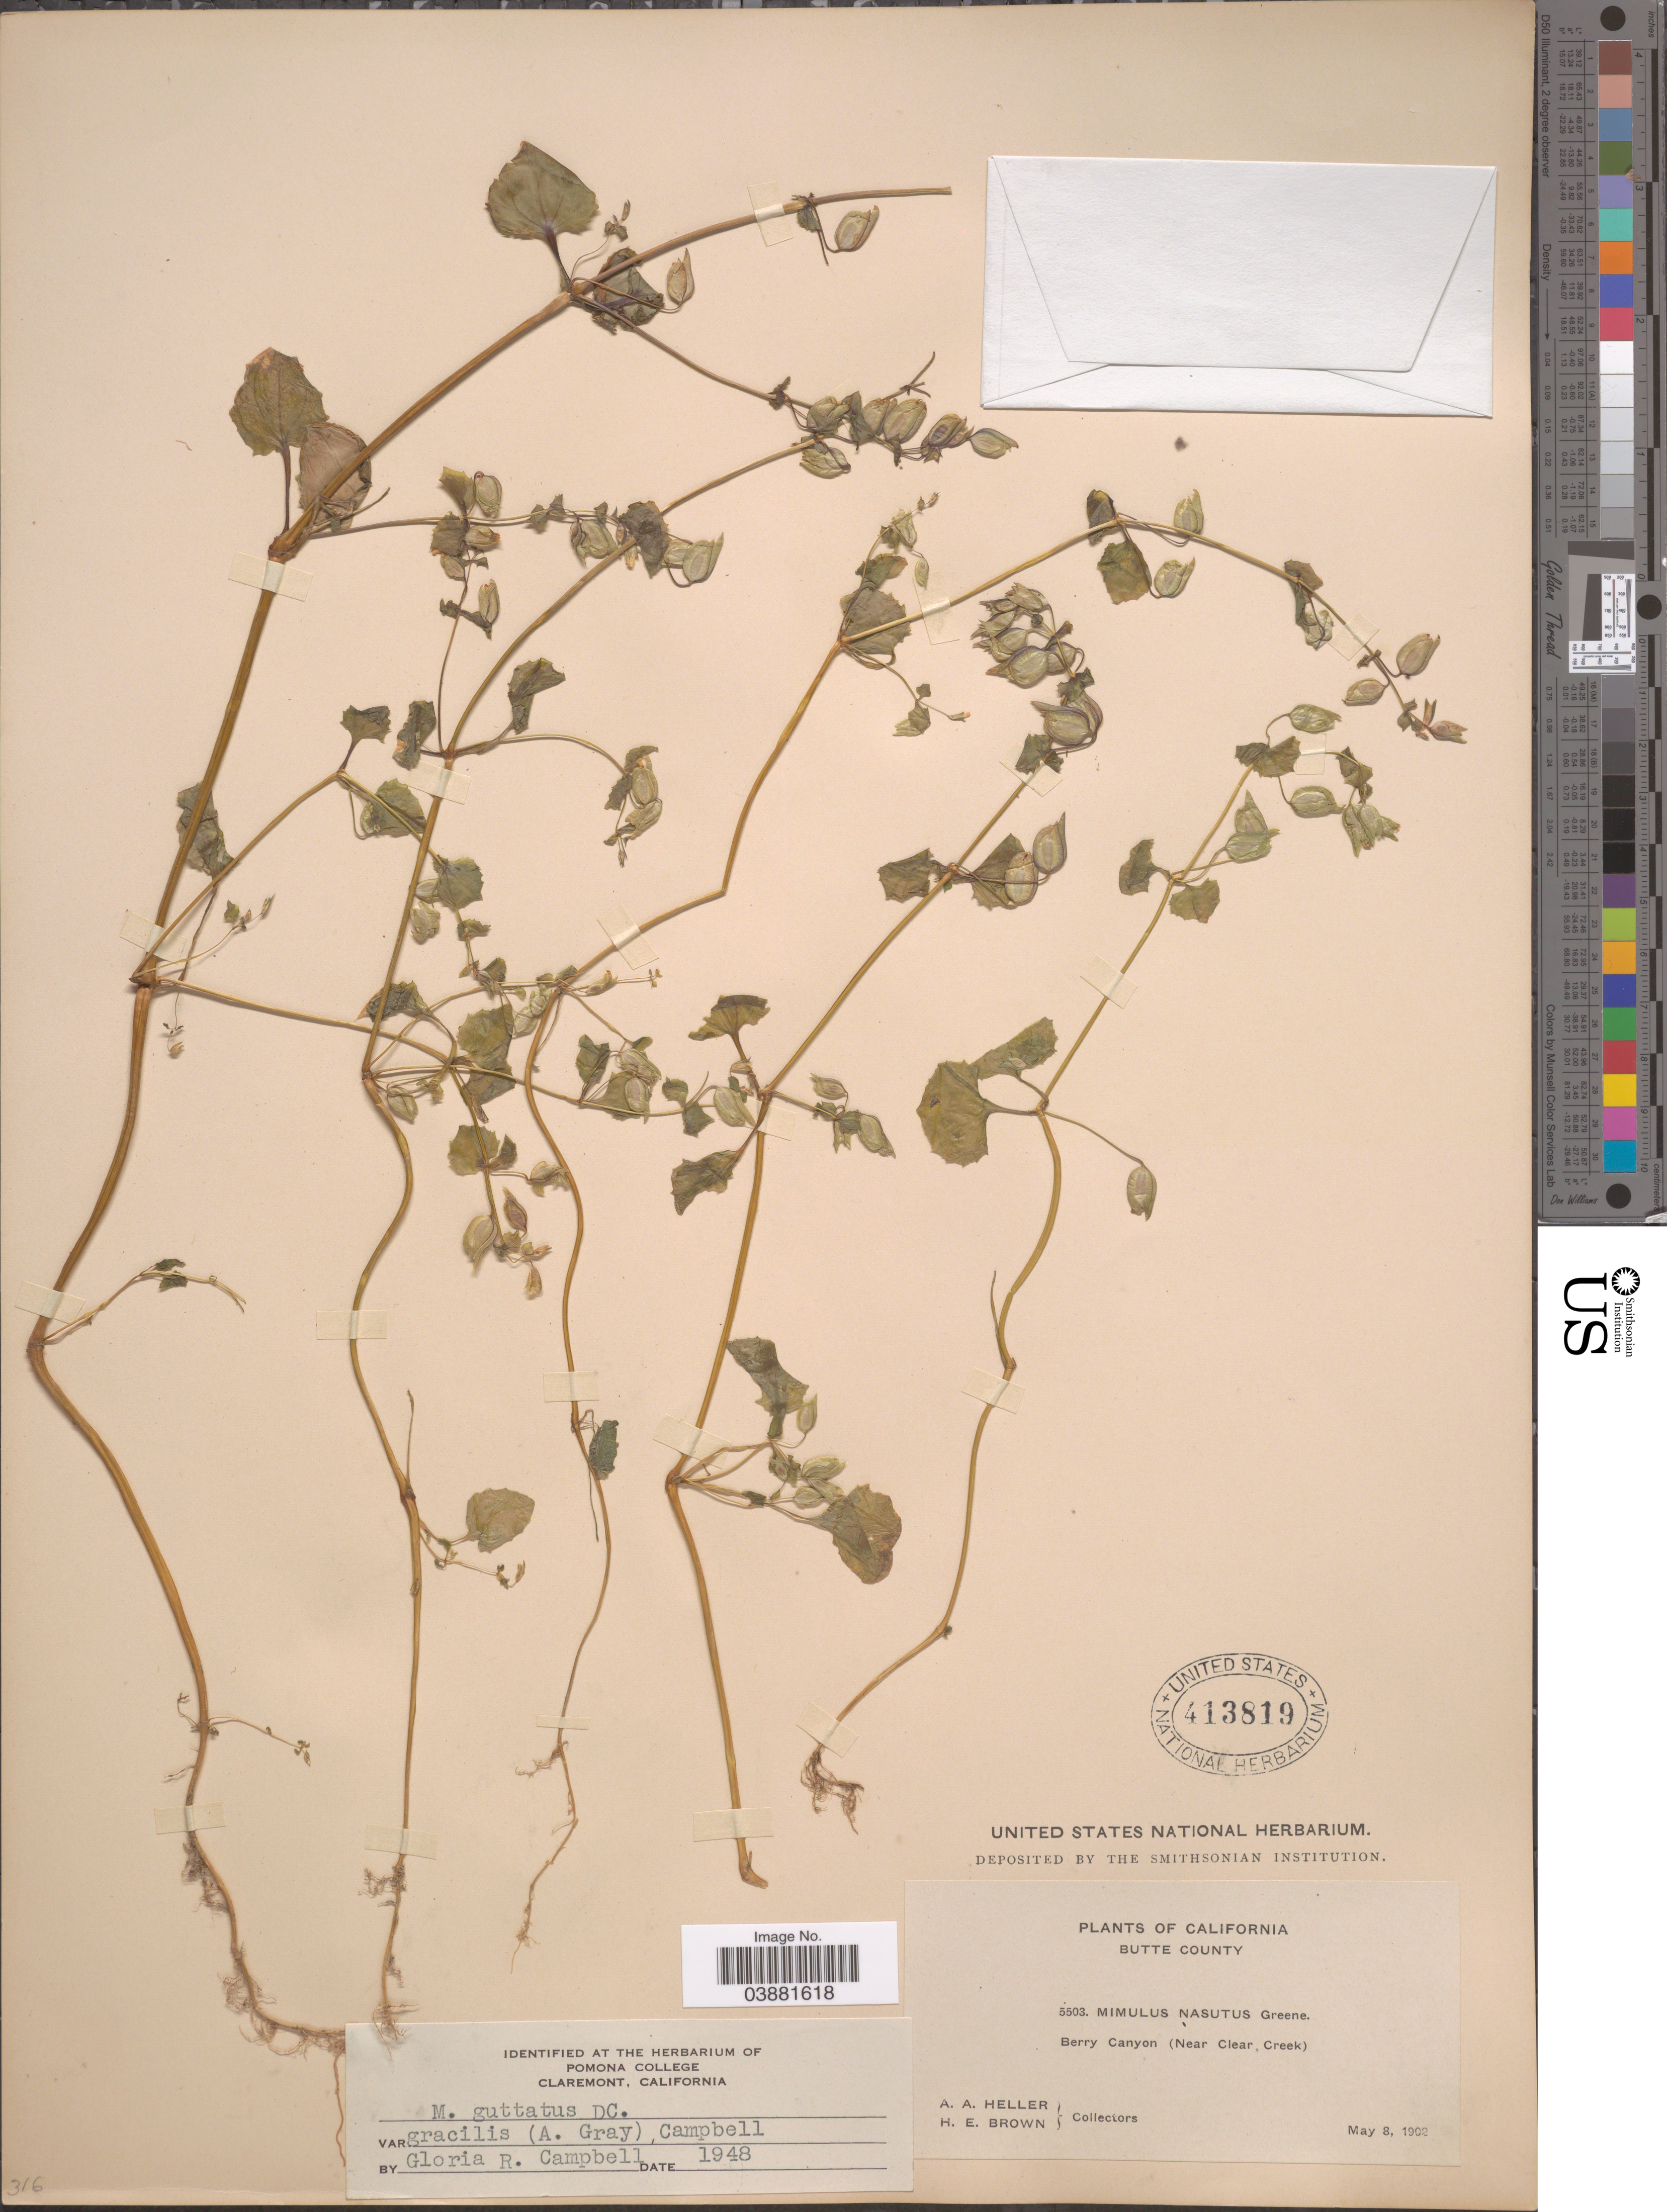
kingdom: Plantae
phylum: Tracheophyta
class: Magnoliopsida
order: Lamiales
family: Phrymaceae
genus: Mimulus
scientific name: Mimulus guttatus var. gracilis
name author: (A. Gray) G.R. Campb.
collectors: A. A. Heller & H. E. Brown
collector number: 5503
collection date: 1902-05-08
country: United States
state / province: Oregon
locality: Butte County. Berry Canyon (Near Clear, Creek).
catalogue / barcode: US 413819